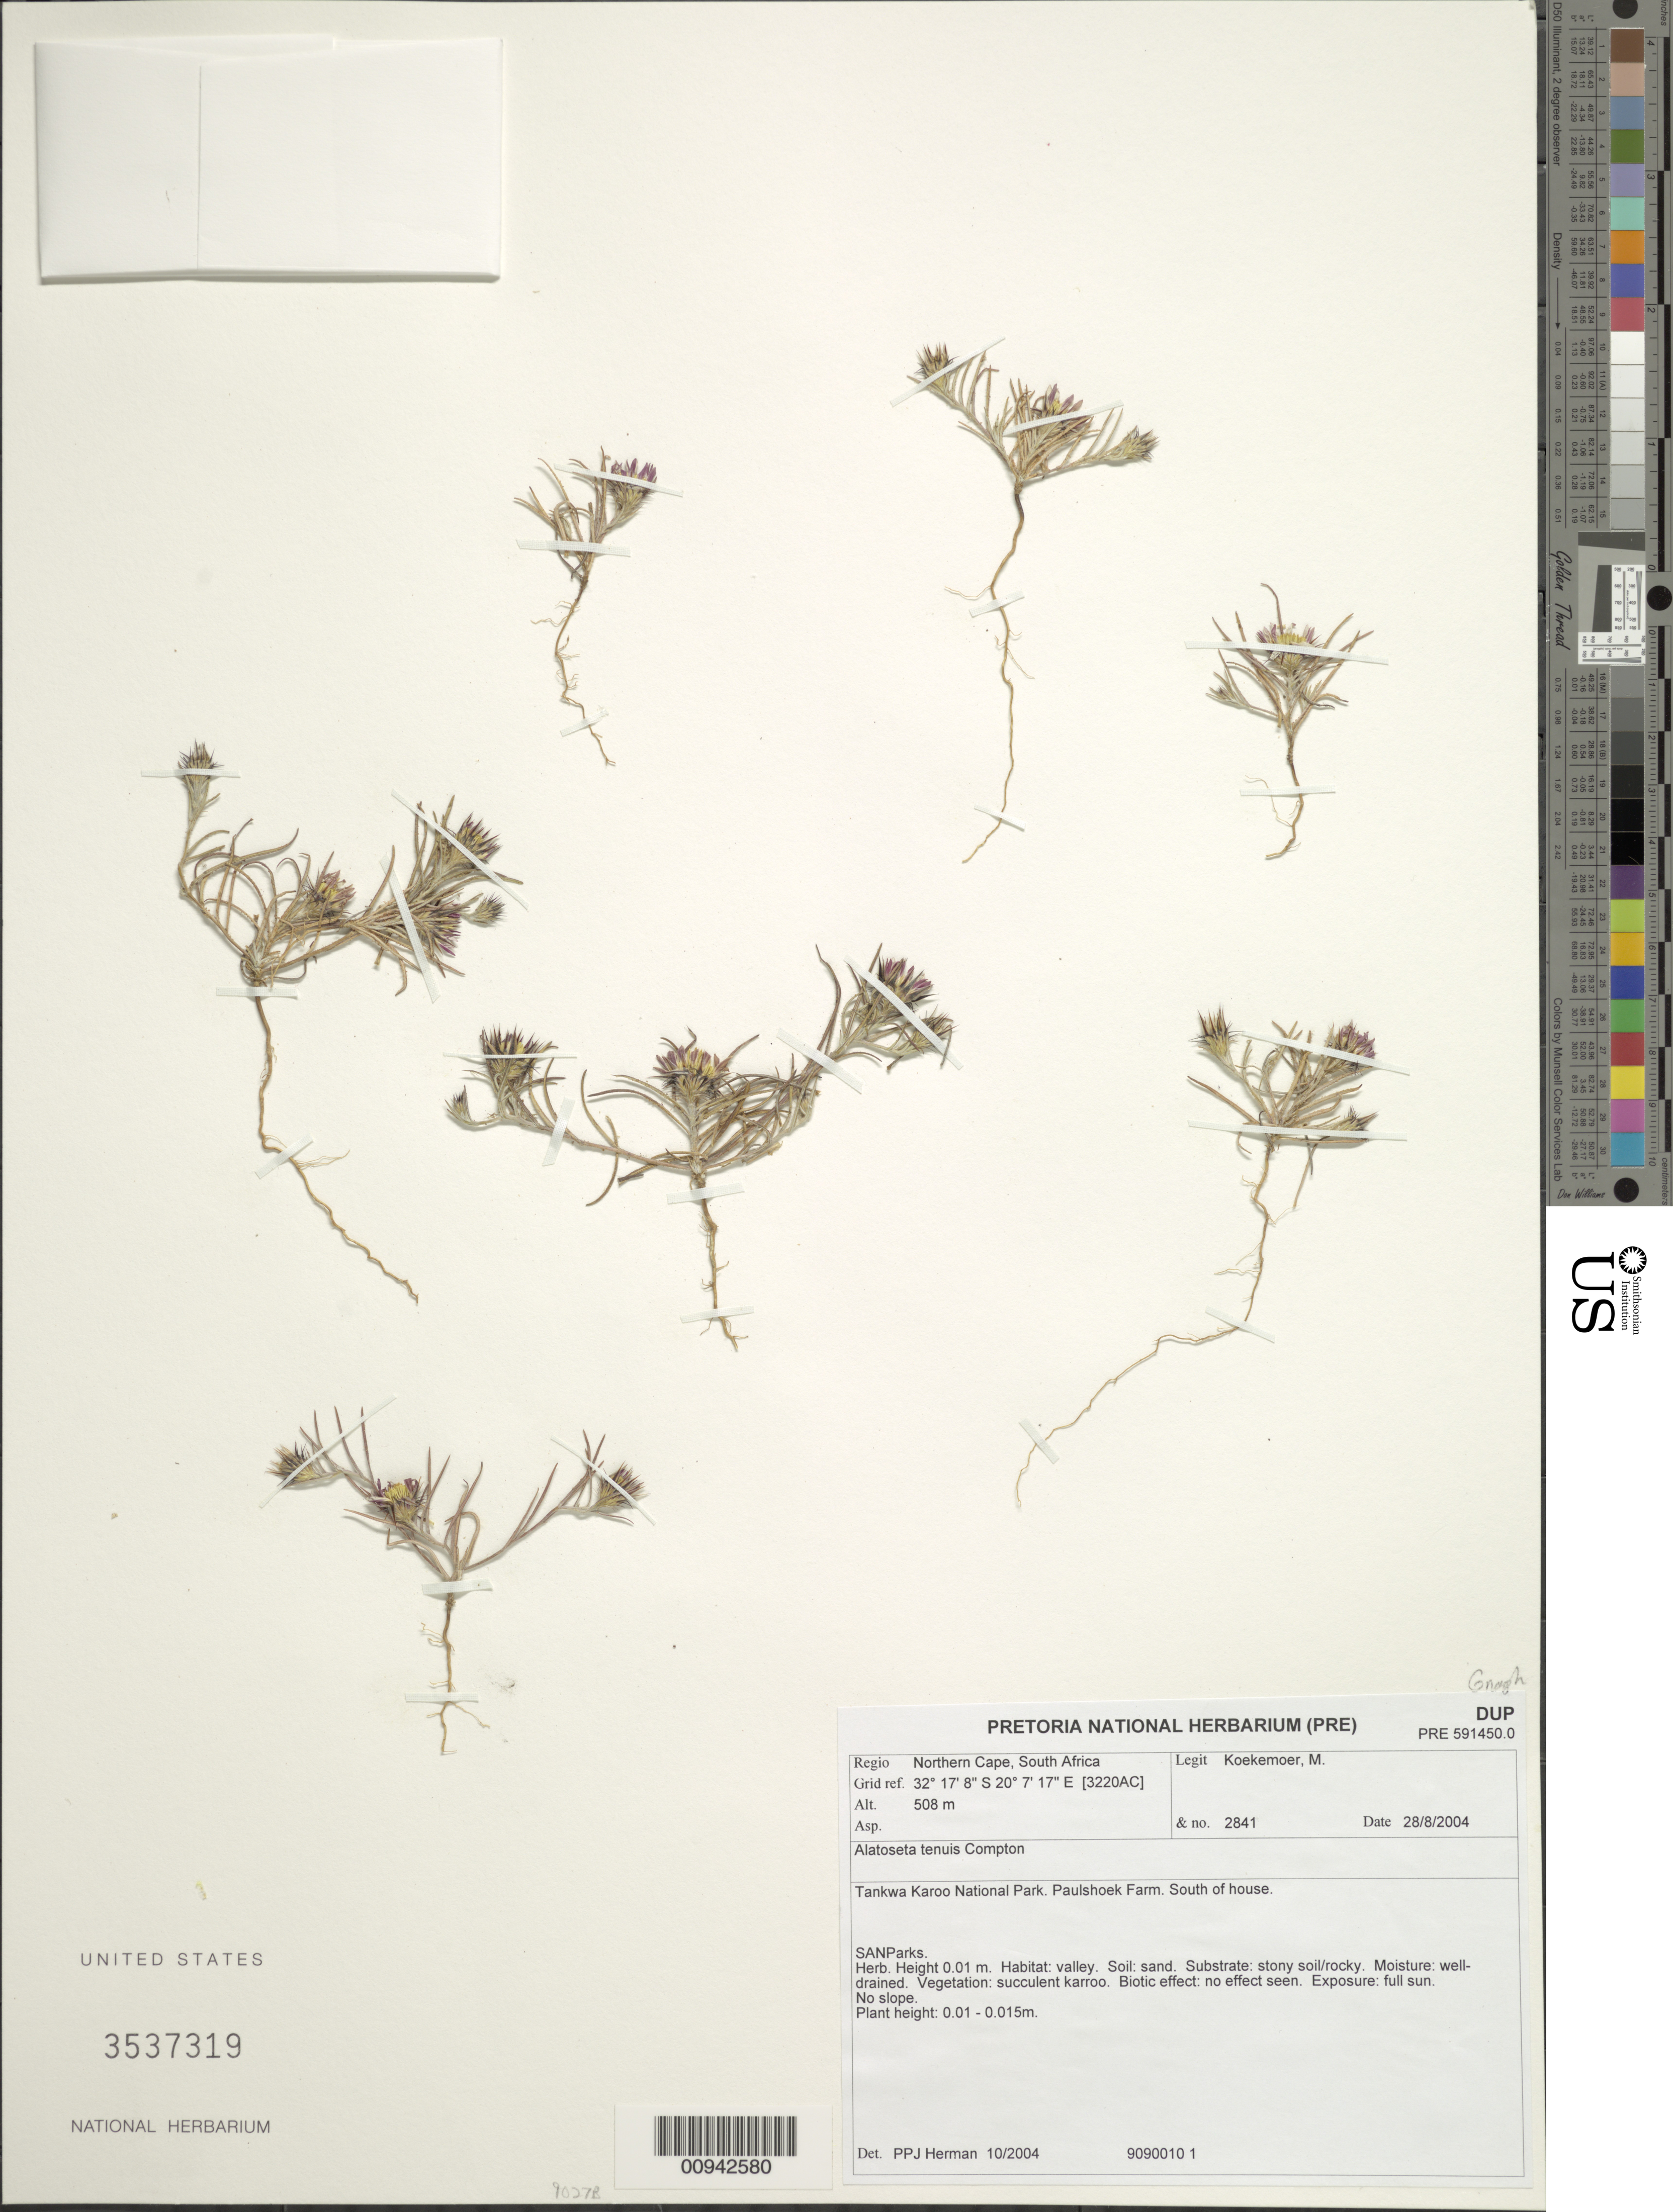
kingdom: Plantae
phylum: Tracheophyta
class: Magnoliopsida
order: Asterales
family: Asteraceae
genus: Alatoseta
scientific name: Alatoseta tenuis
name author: Compton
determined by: Herman, P. P. J.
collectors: M. Koekemoer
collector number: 2841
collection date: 2004-08-28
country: South Africa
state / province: Northern Cape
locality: Tankwa Karoo National Park. Paulshoek Farm. South of house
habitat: Valley. Sandy, stony soil/ rocky. Well-drained. Vegetation: succulent karroo. Full sun. No slope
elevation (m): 508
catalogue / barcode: US 3537319